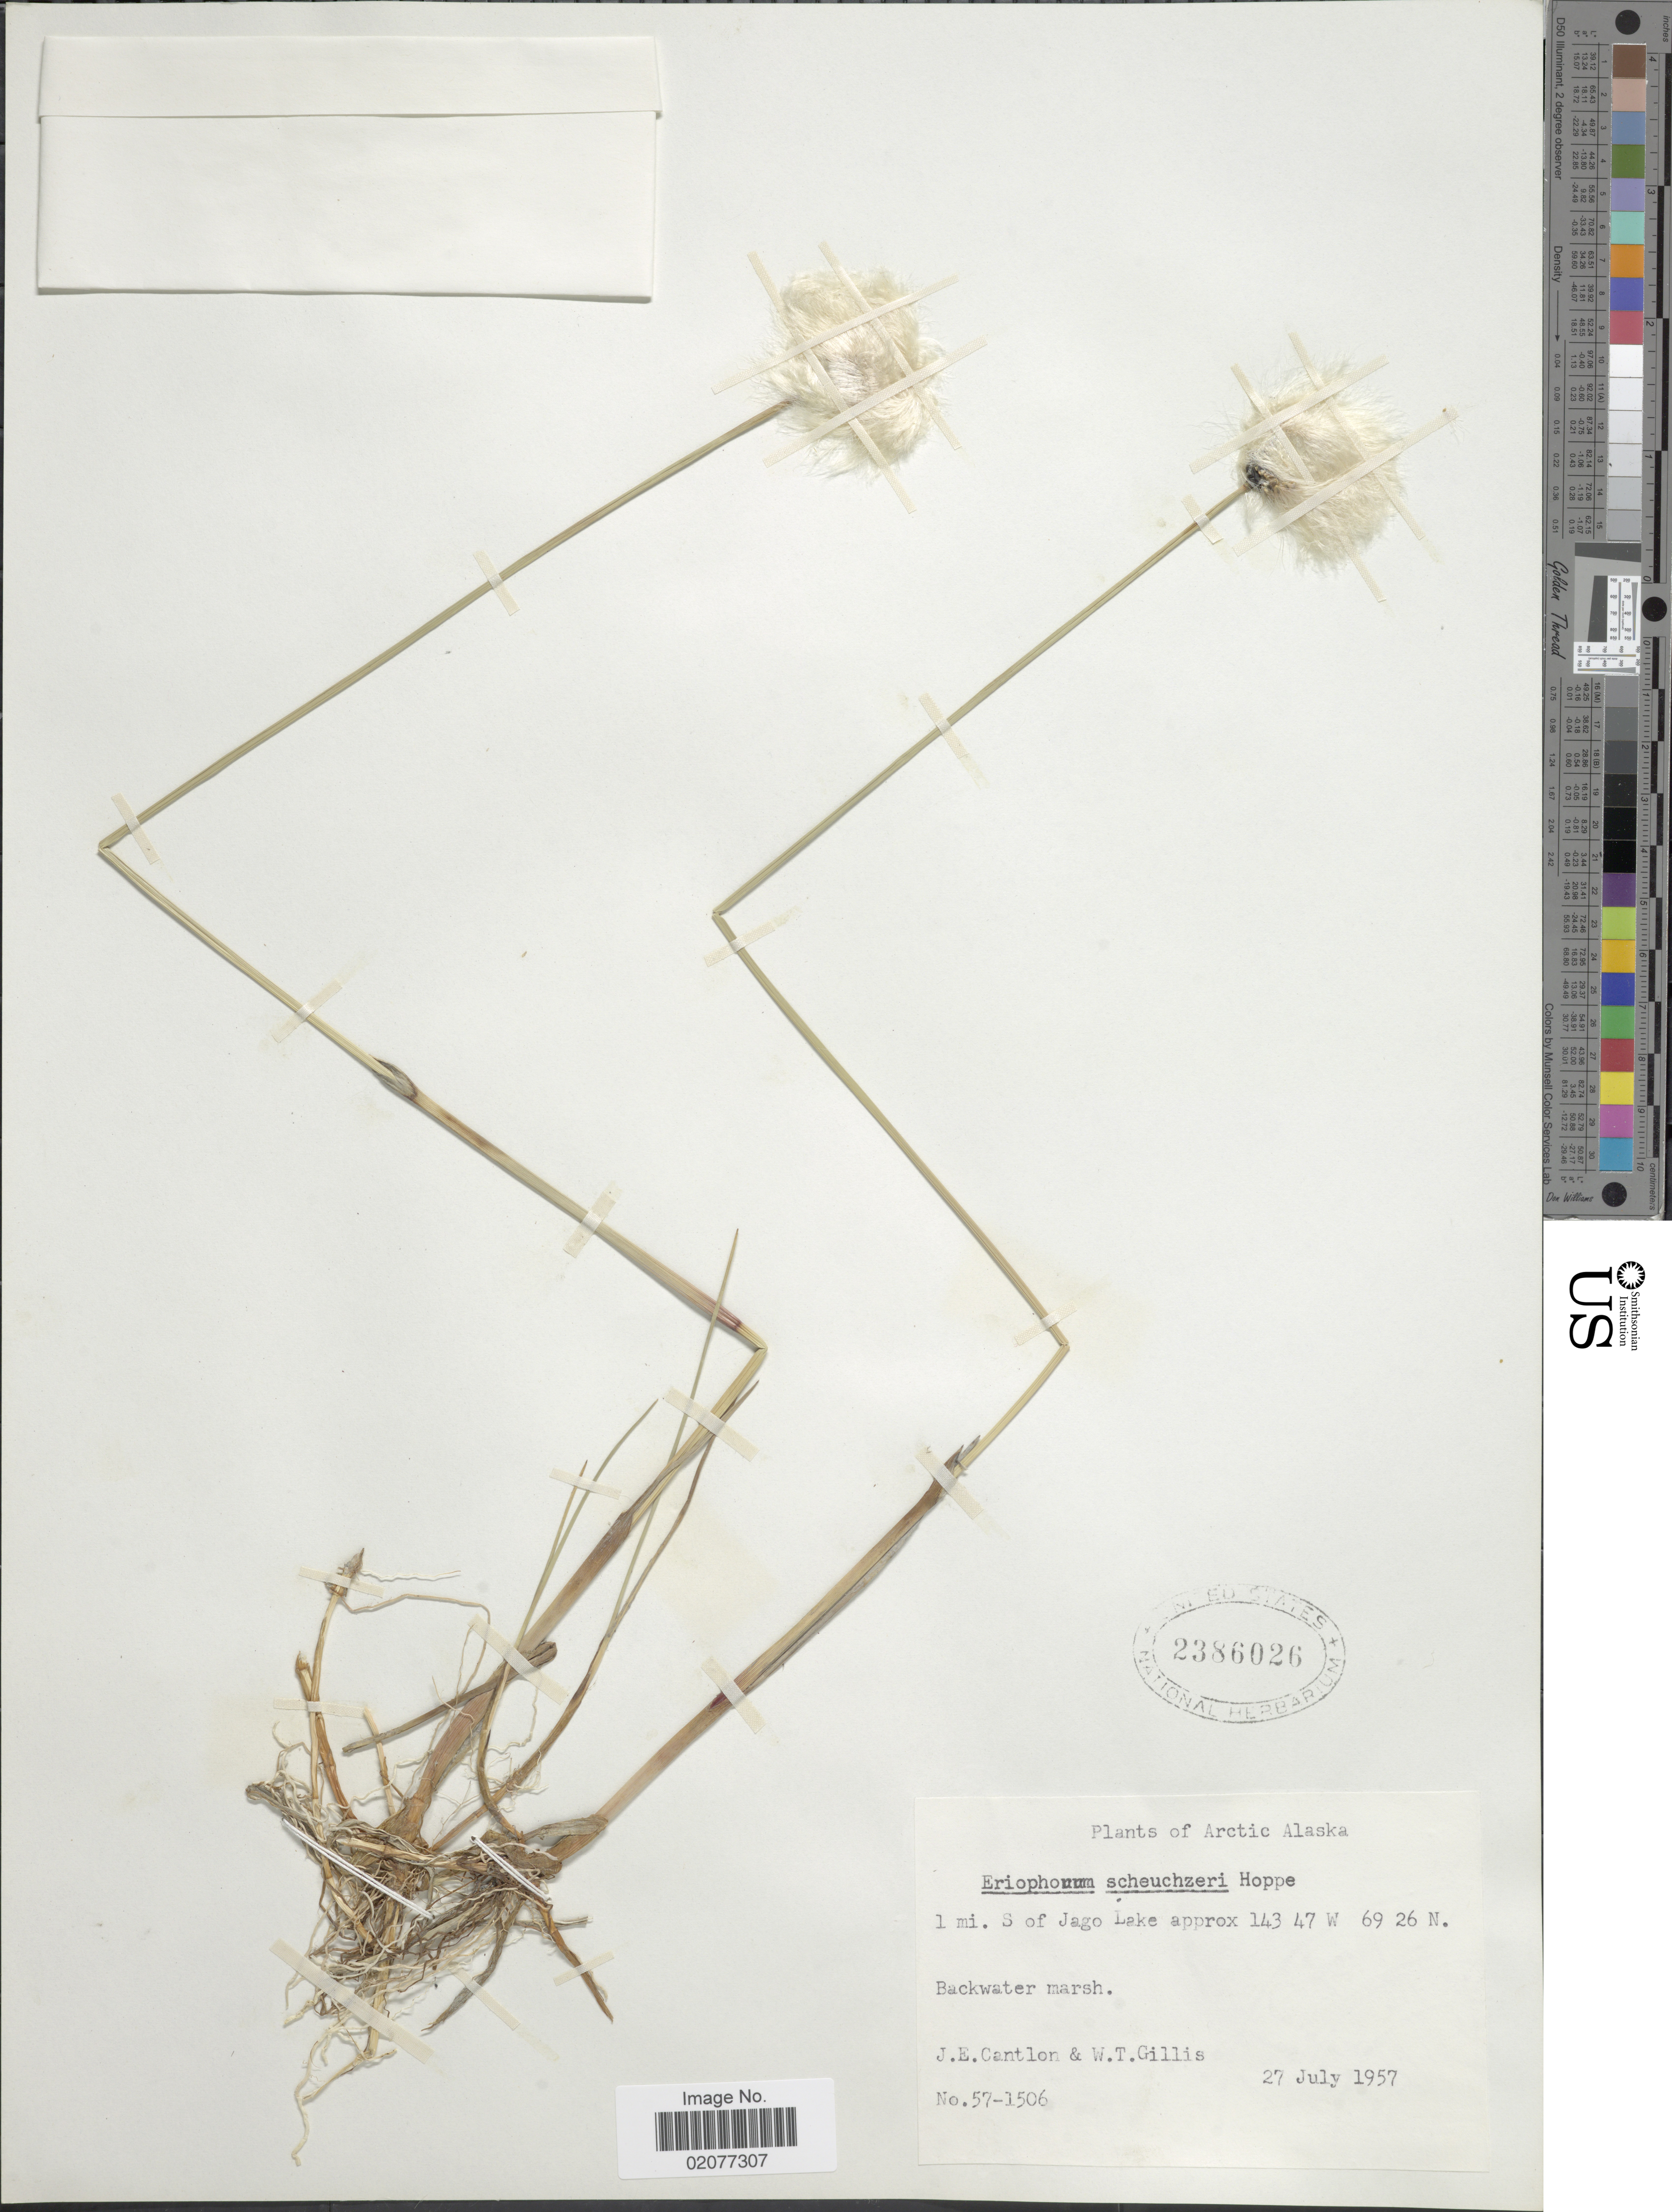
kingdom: Plantae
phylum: Tracheophyta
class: Liliopsida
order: Poales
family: Cyperaceae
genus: Eriophorum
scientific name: Eriophorum scheuchzeri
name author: Hoppe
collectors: J. Cantlon & W. T. Gillis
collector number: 57-1506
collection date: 1957-07-27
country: United States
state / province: Alaska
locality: Arctic Alaska. 1 mi. S. of Jago Lake. Backwater marsh.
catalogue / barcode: US 2386026